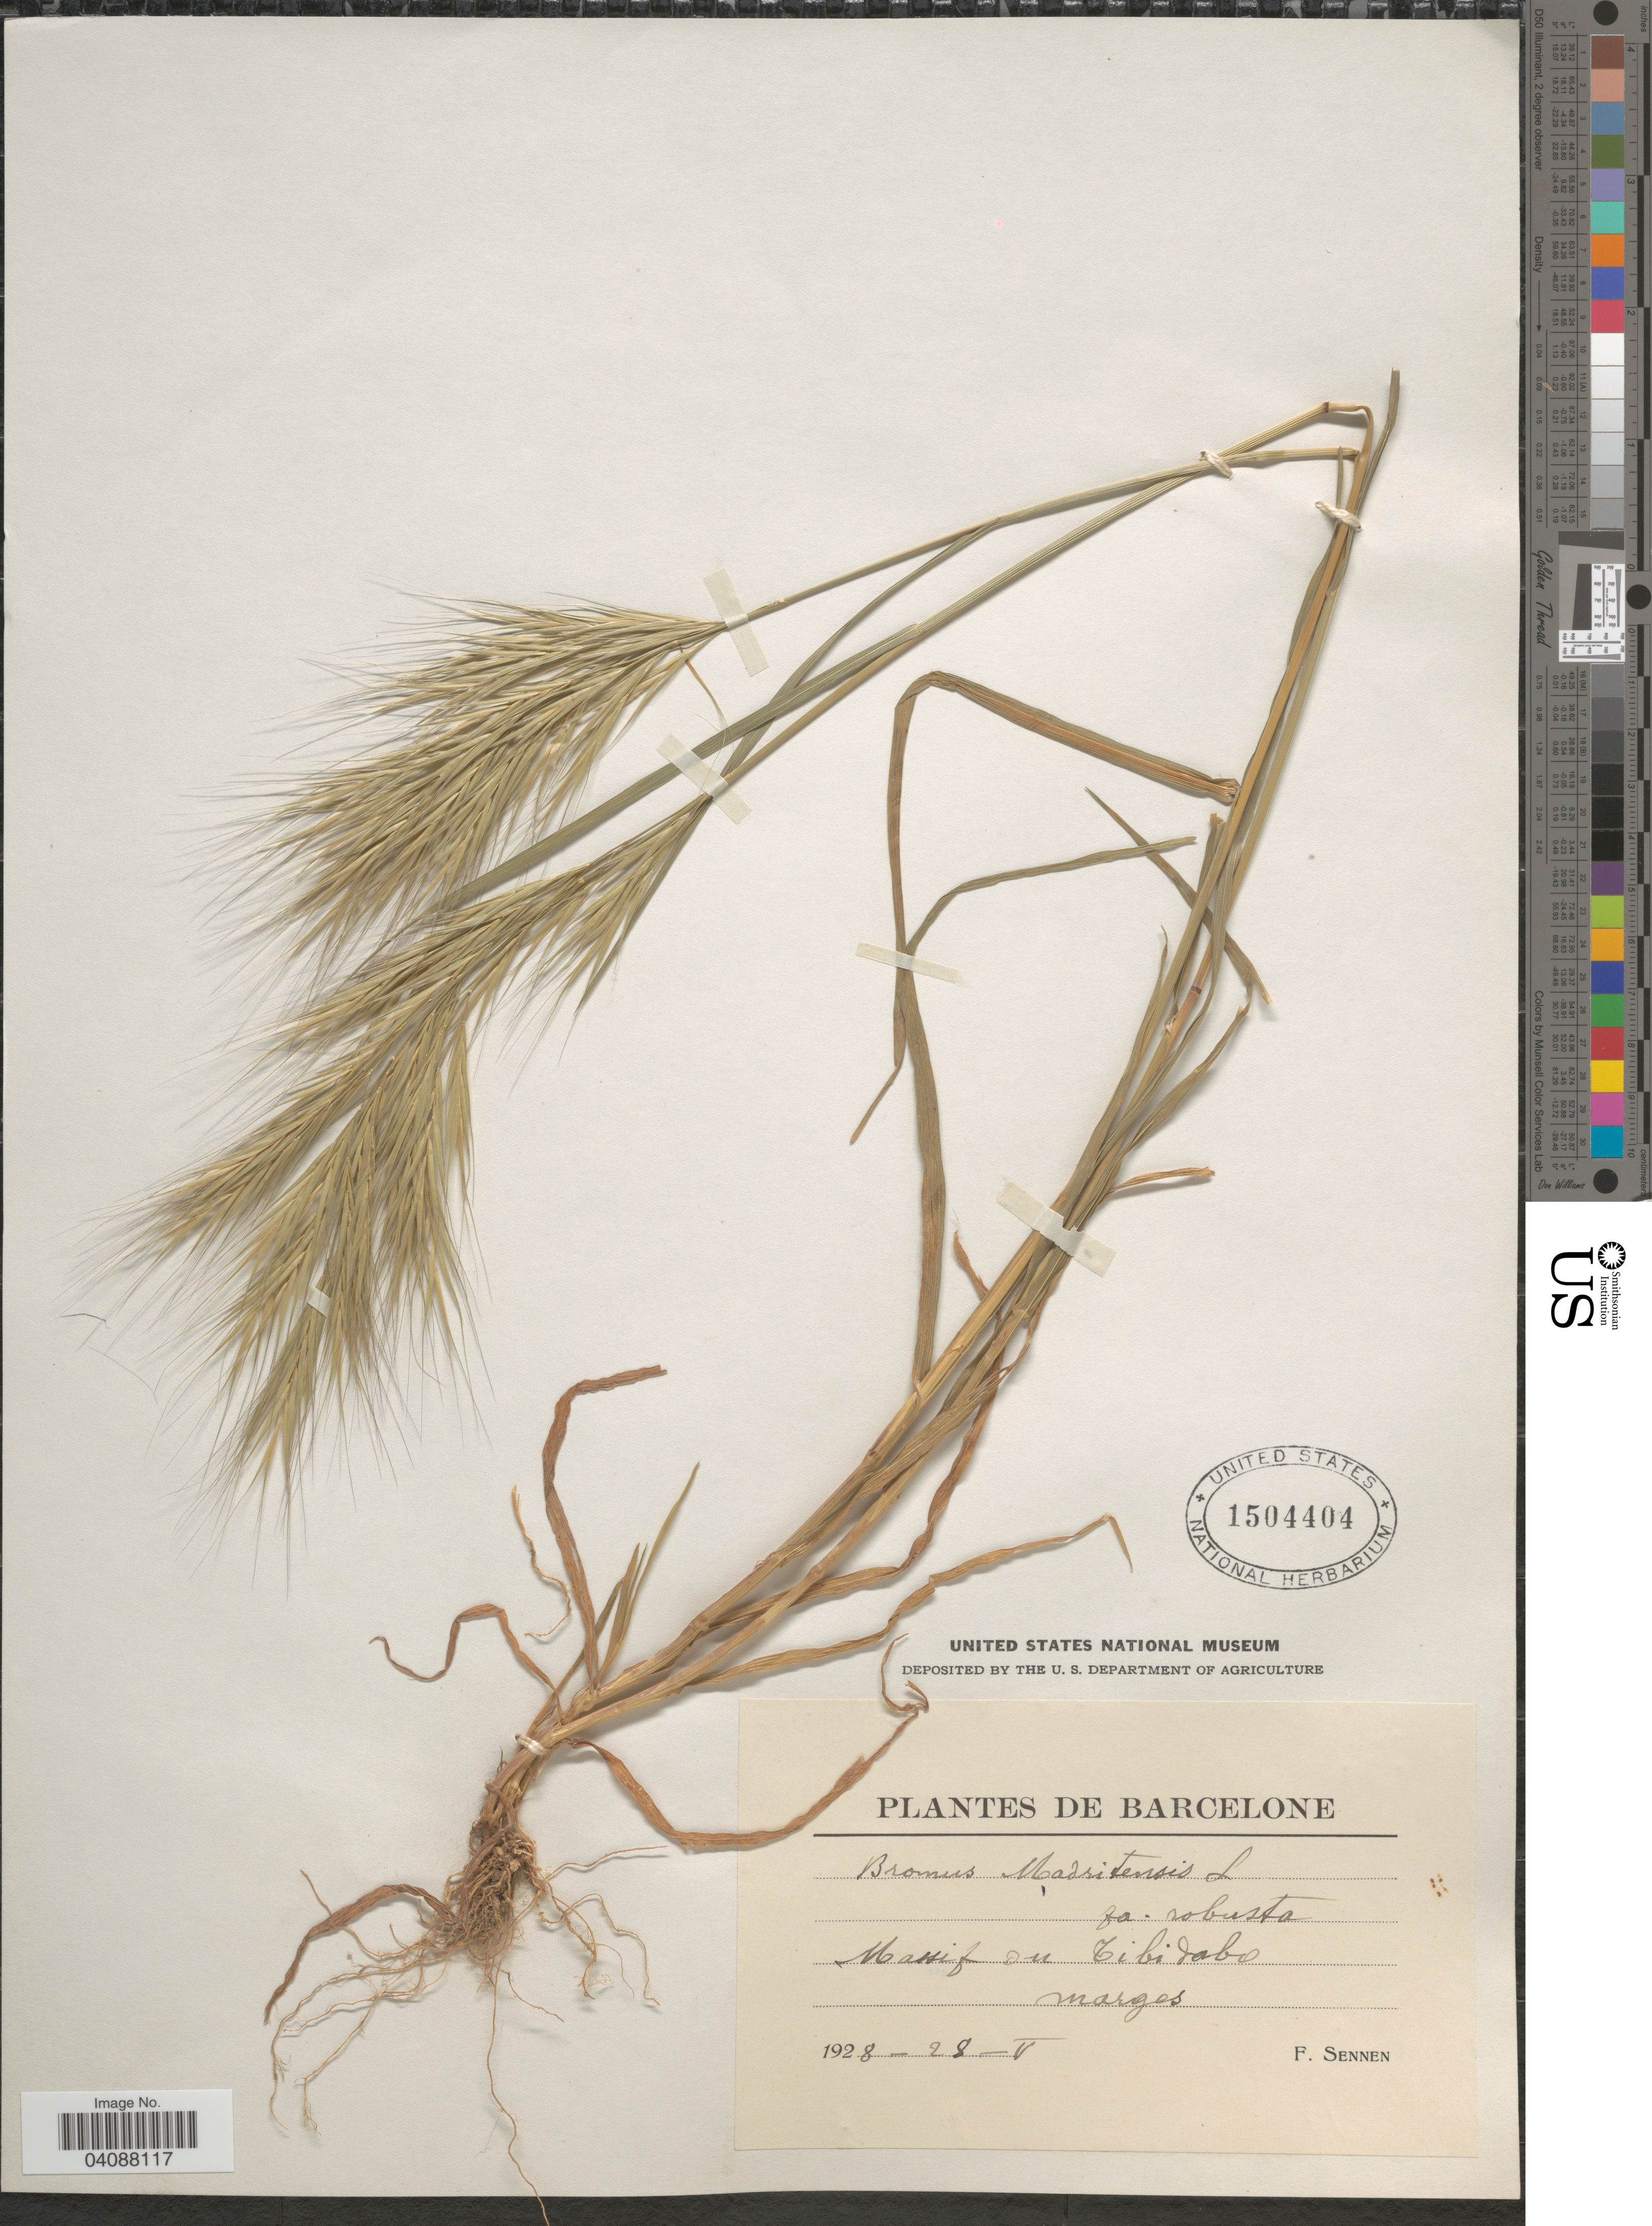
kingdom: Plantae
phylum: Tracheophyta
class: Liliopsida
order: Poales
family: Poaceae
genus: Bromus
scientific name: Bromus madritensis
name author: L.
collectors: E. Sennen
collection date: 1928-05-28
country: Spain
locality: Barcelone. Massif du Tibidabo.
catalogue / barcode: US 1504404